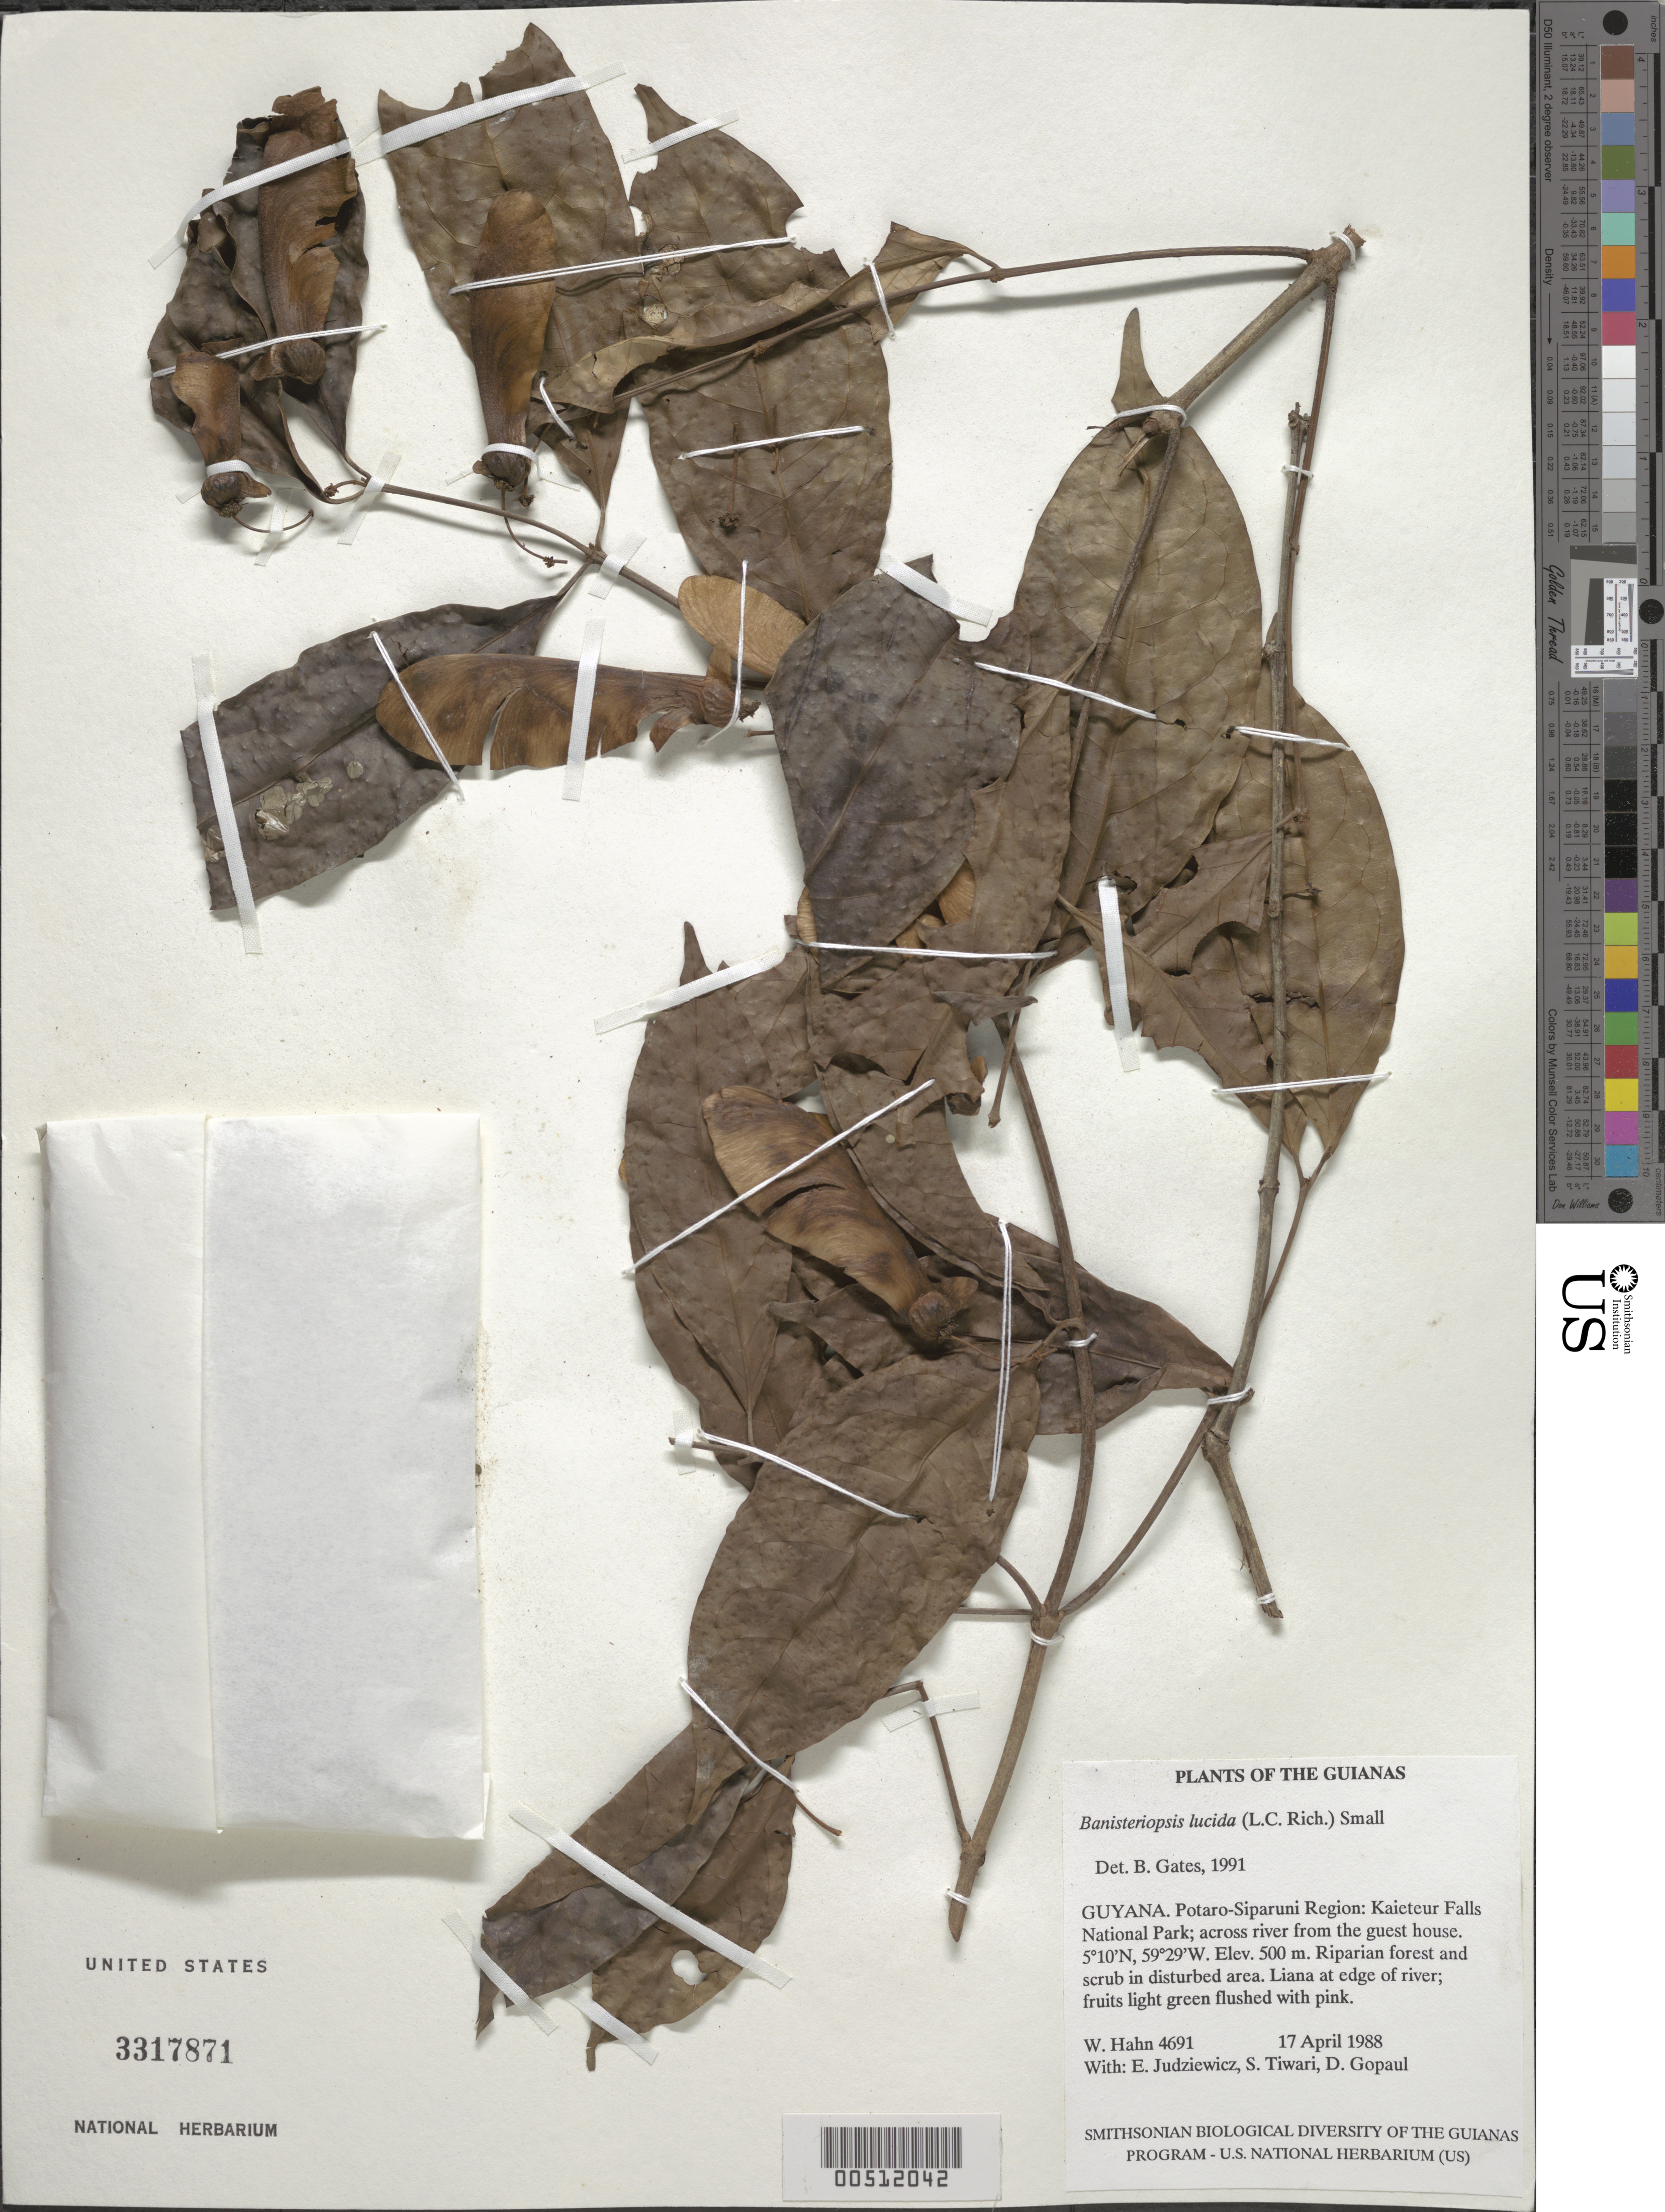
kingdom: Plantae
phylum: Tracheophyta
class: Magnoliopsida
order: Malpighiales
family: Malpighiaceae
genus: Banisteriopsis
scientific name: Banisteriopsis lucida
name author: (Rich.) Small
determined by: Gates, B.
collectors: W. Hahn, E. J. Judziewicz, S. Tiwari & D. Gopaul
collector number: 4691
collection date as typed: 17 April 1988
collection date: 1988-04-17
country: Guyana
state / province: Potaro-Siparuni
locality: Kaieteur Falls National Park; across river from the guest house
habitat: Riparian forest and scrub in disturbed area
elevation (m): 500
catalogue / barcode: US 3317871